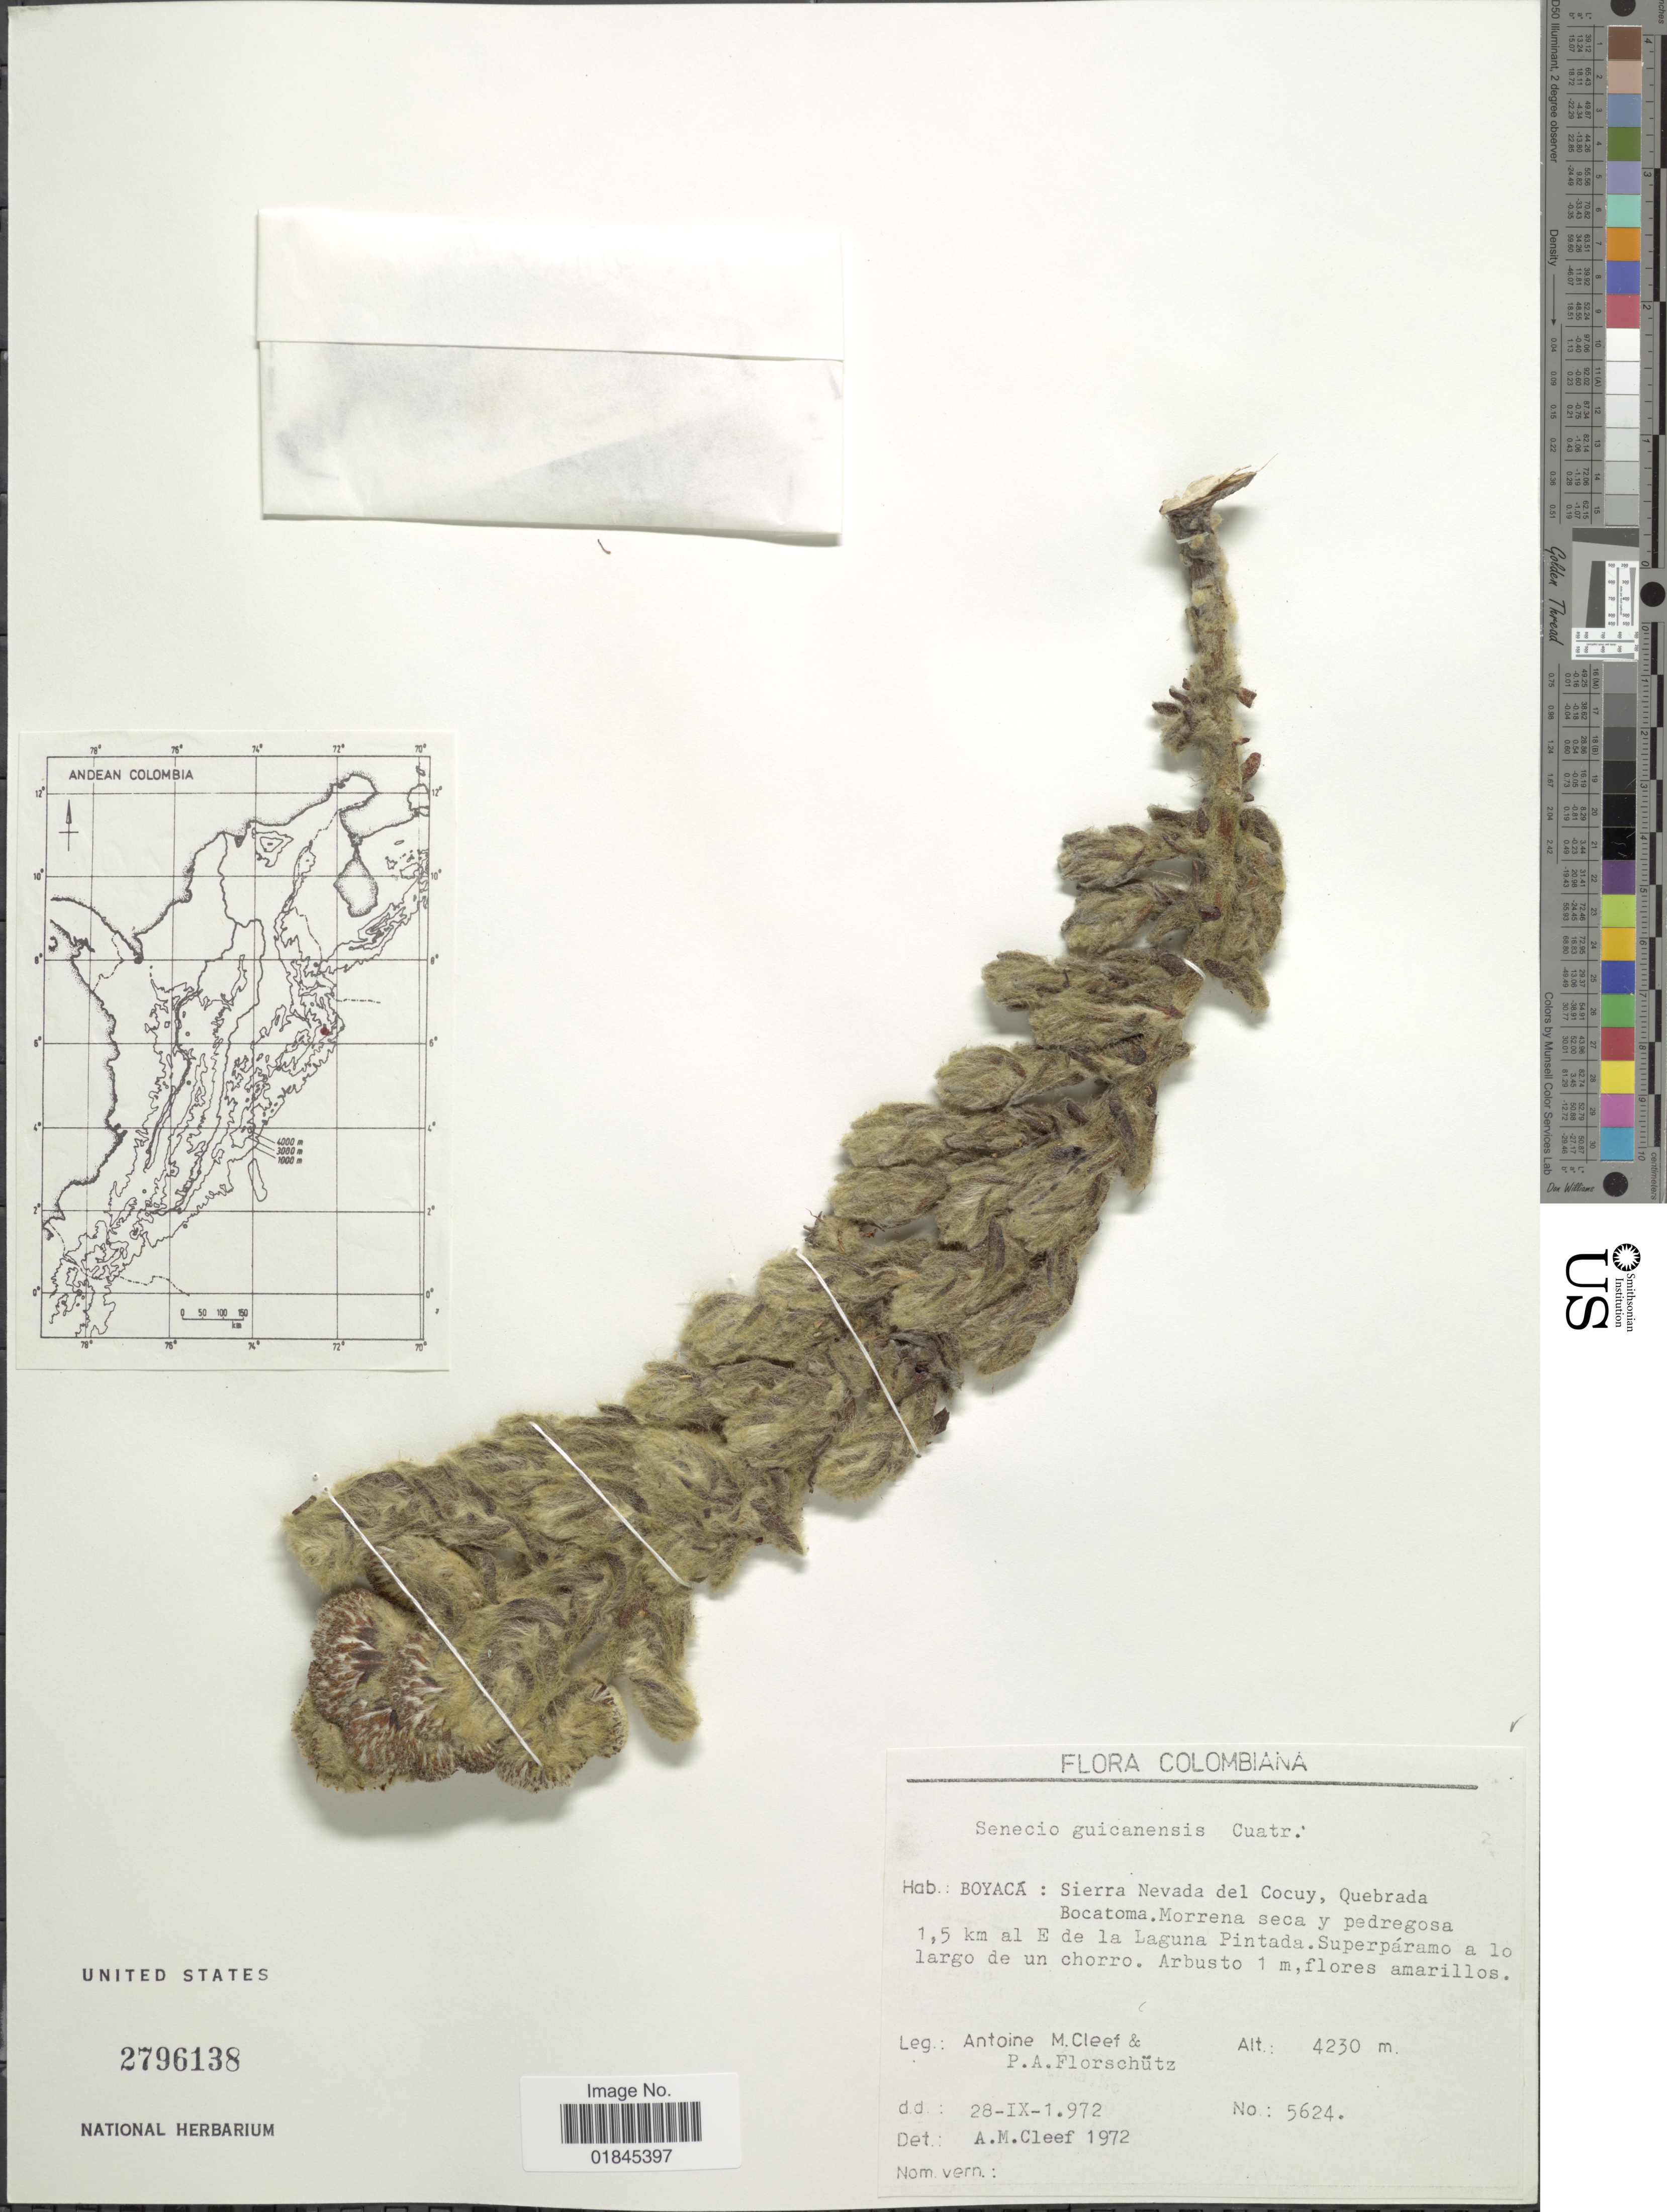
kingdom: Plantae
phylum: Tracheophyta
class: Magnoliopsida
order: Asterales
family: Asteraceae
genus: Pentacalia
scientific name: Pentacalia guicanensis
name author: (Cuatrec.) Cuatrec.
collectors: A. M. Cleef & P. Florschütz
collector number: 5624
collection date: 1972-09-28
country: Colombia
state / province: Boyacá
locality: Boyacá: Sierra Nevada del Cocuy, Quebrada Bocatoma. Morrena seca y pedregosa 1,5 km al E de la Laguna Pintada.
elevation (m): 4230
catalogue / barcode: US 2796138